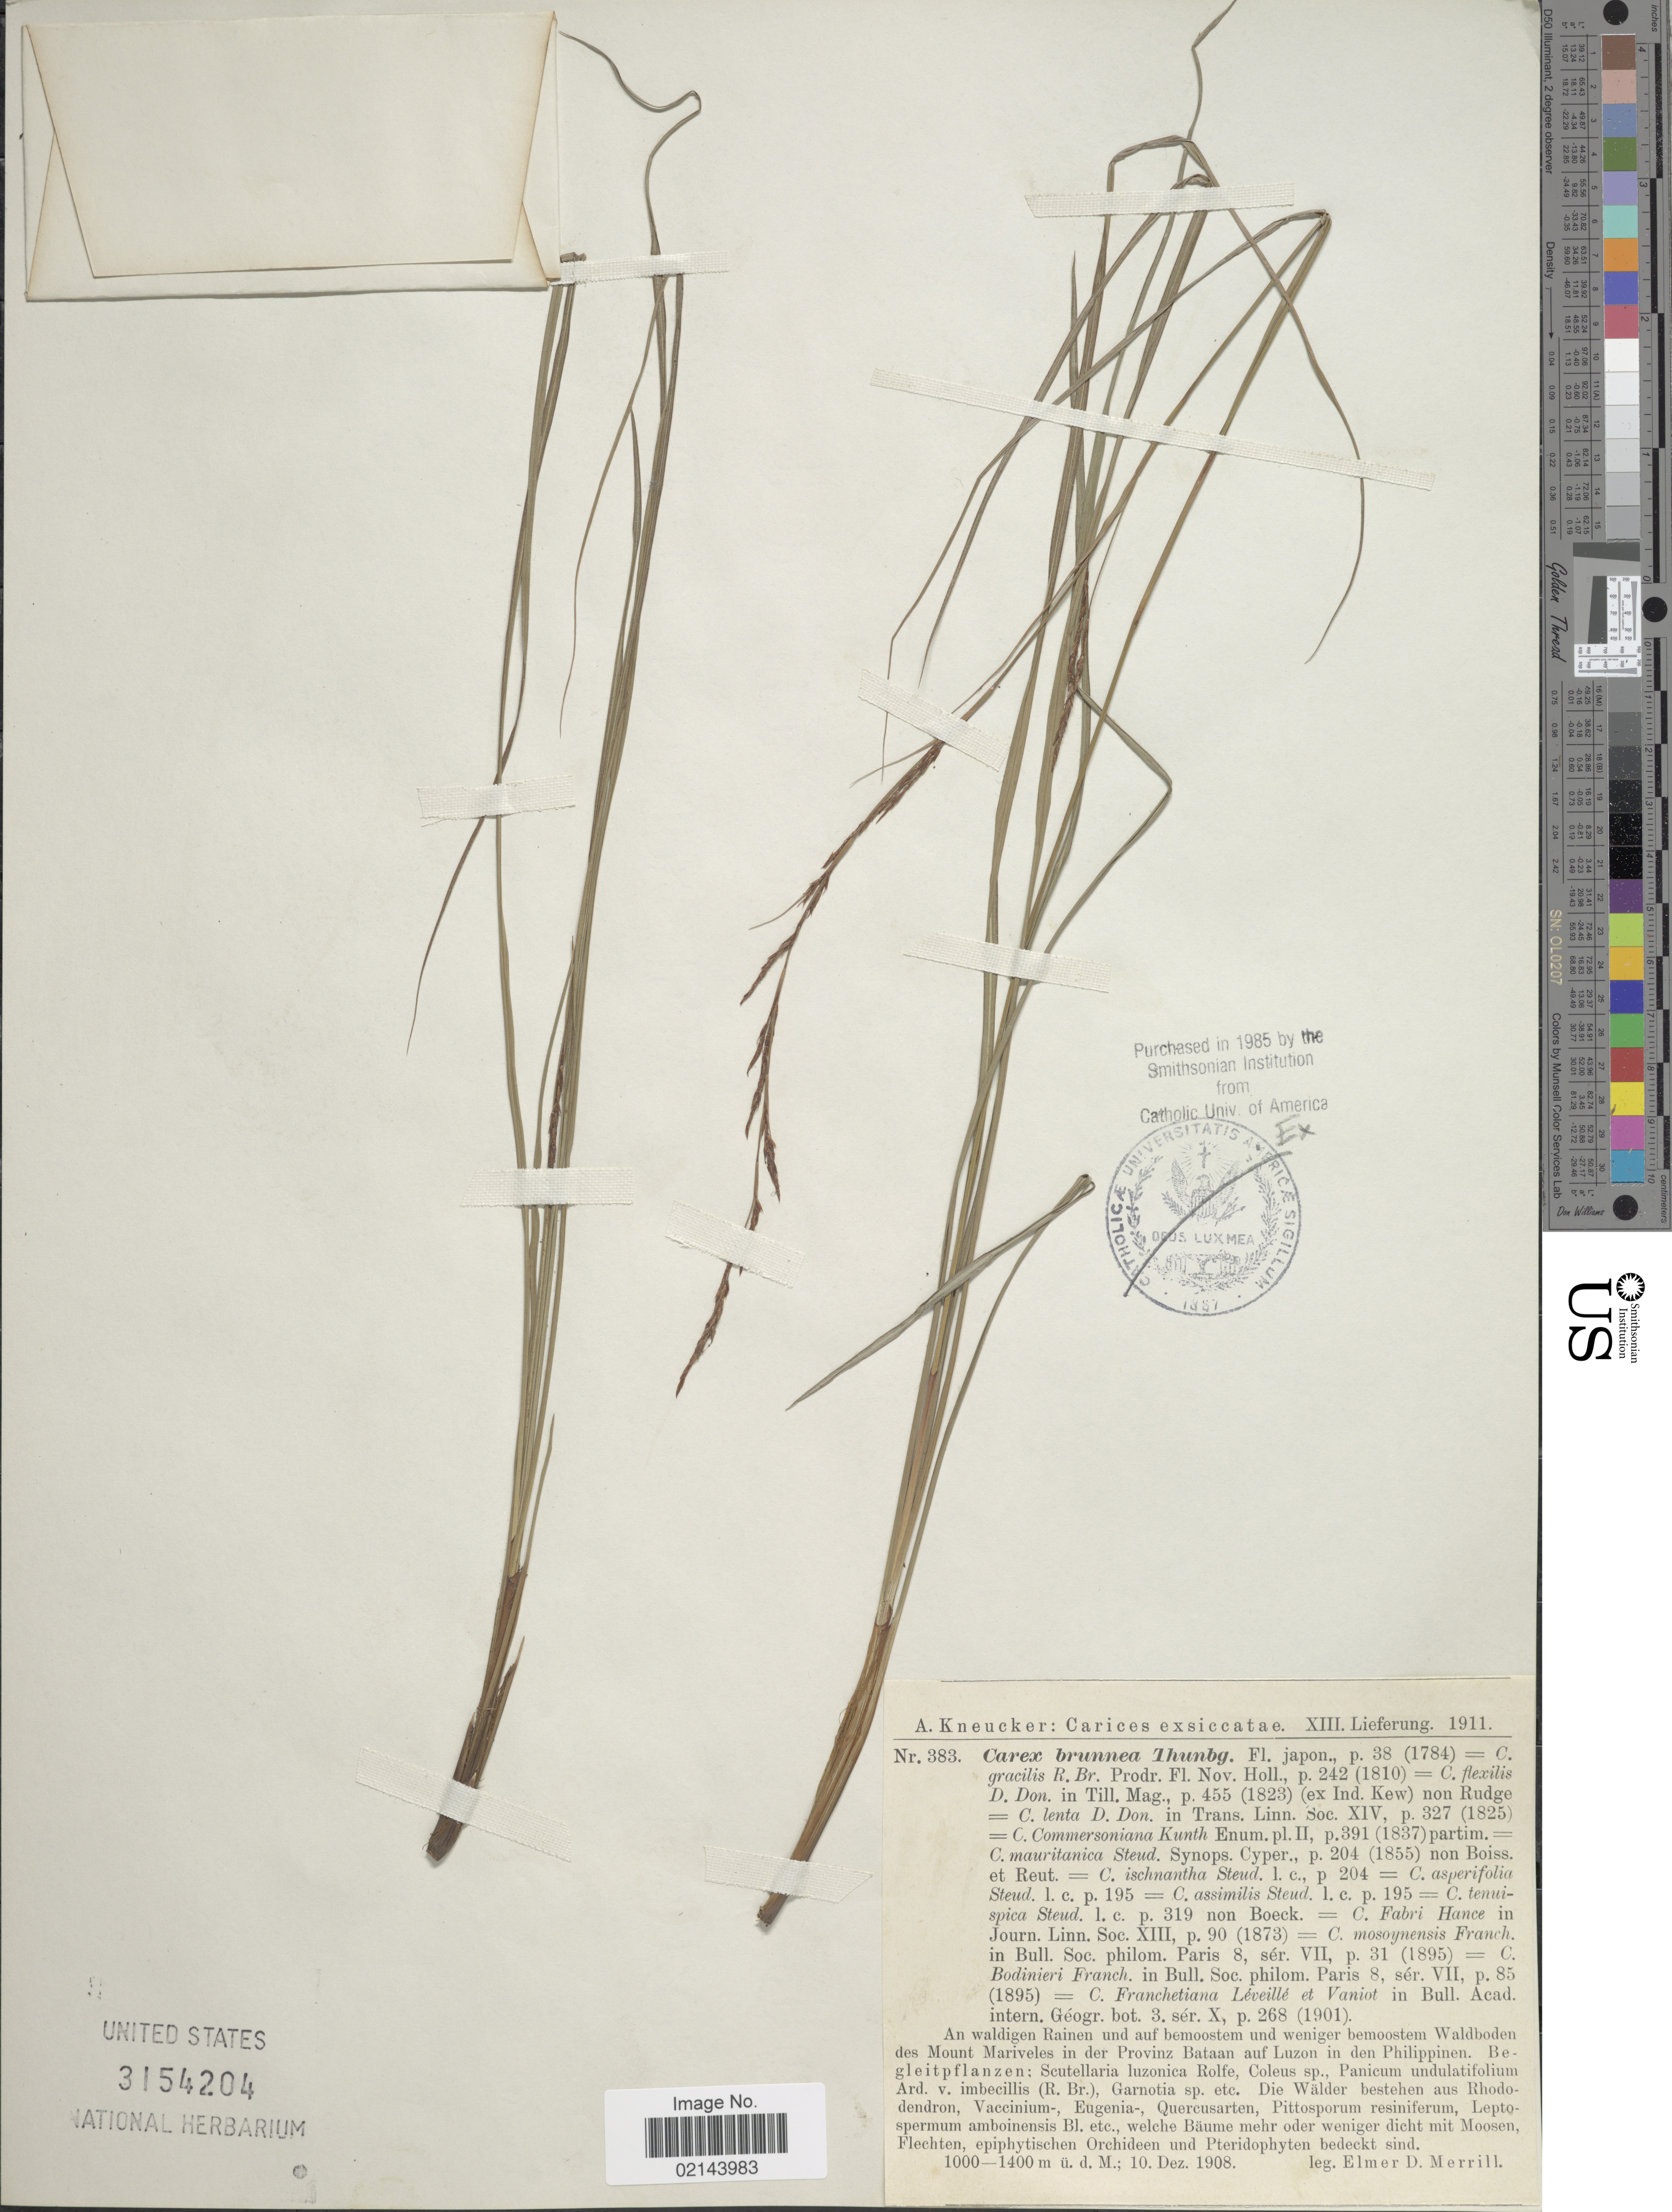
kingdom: Plantae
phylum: Tracheophyta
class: Liliopsida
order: Poales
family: Cyperaceae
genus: Carex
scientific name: Carex brunnea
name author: Thunb.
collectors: E. D. Merrill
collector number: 383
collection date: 1908-12-10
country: Philippines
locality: Carices, An waldigen Rainen und auf bemoostem und weniger bemoostem Waldboden des Mount Mariveles in der Provinz Bataan auf Luzon in den Philippinen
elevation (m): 1000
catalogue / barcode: US 3154204